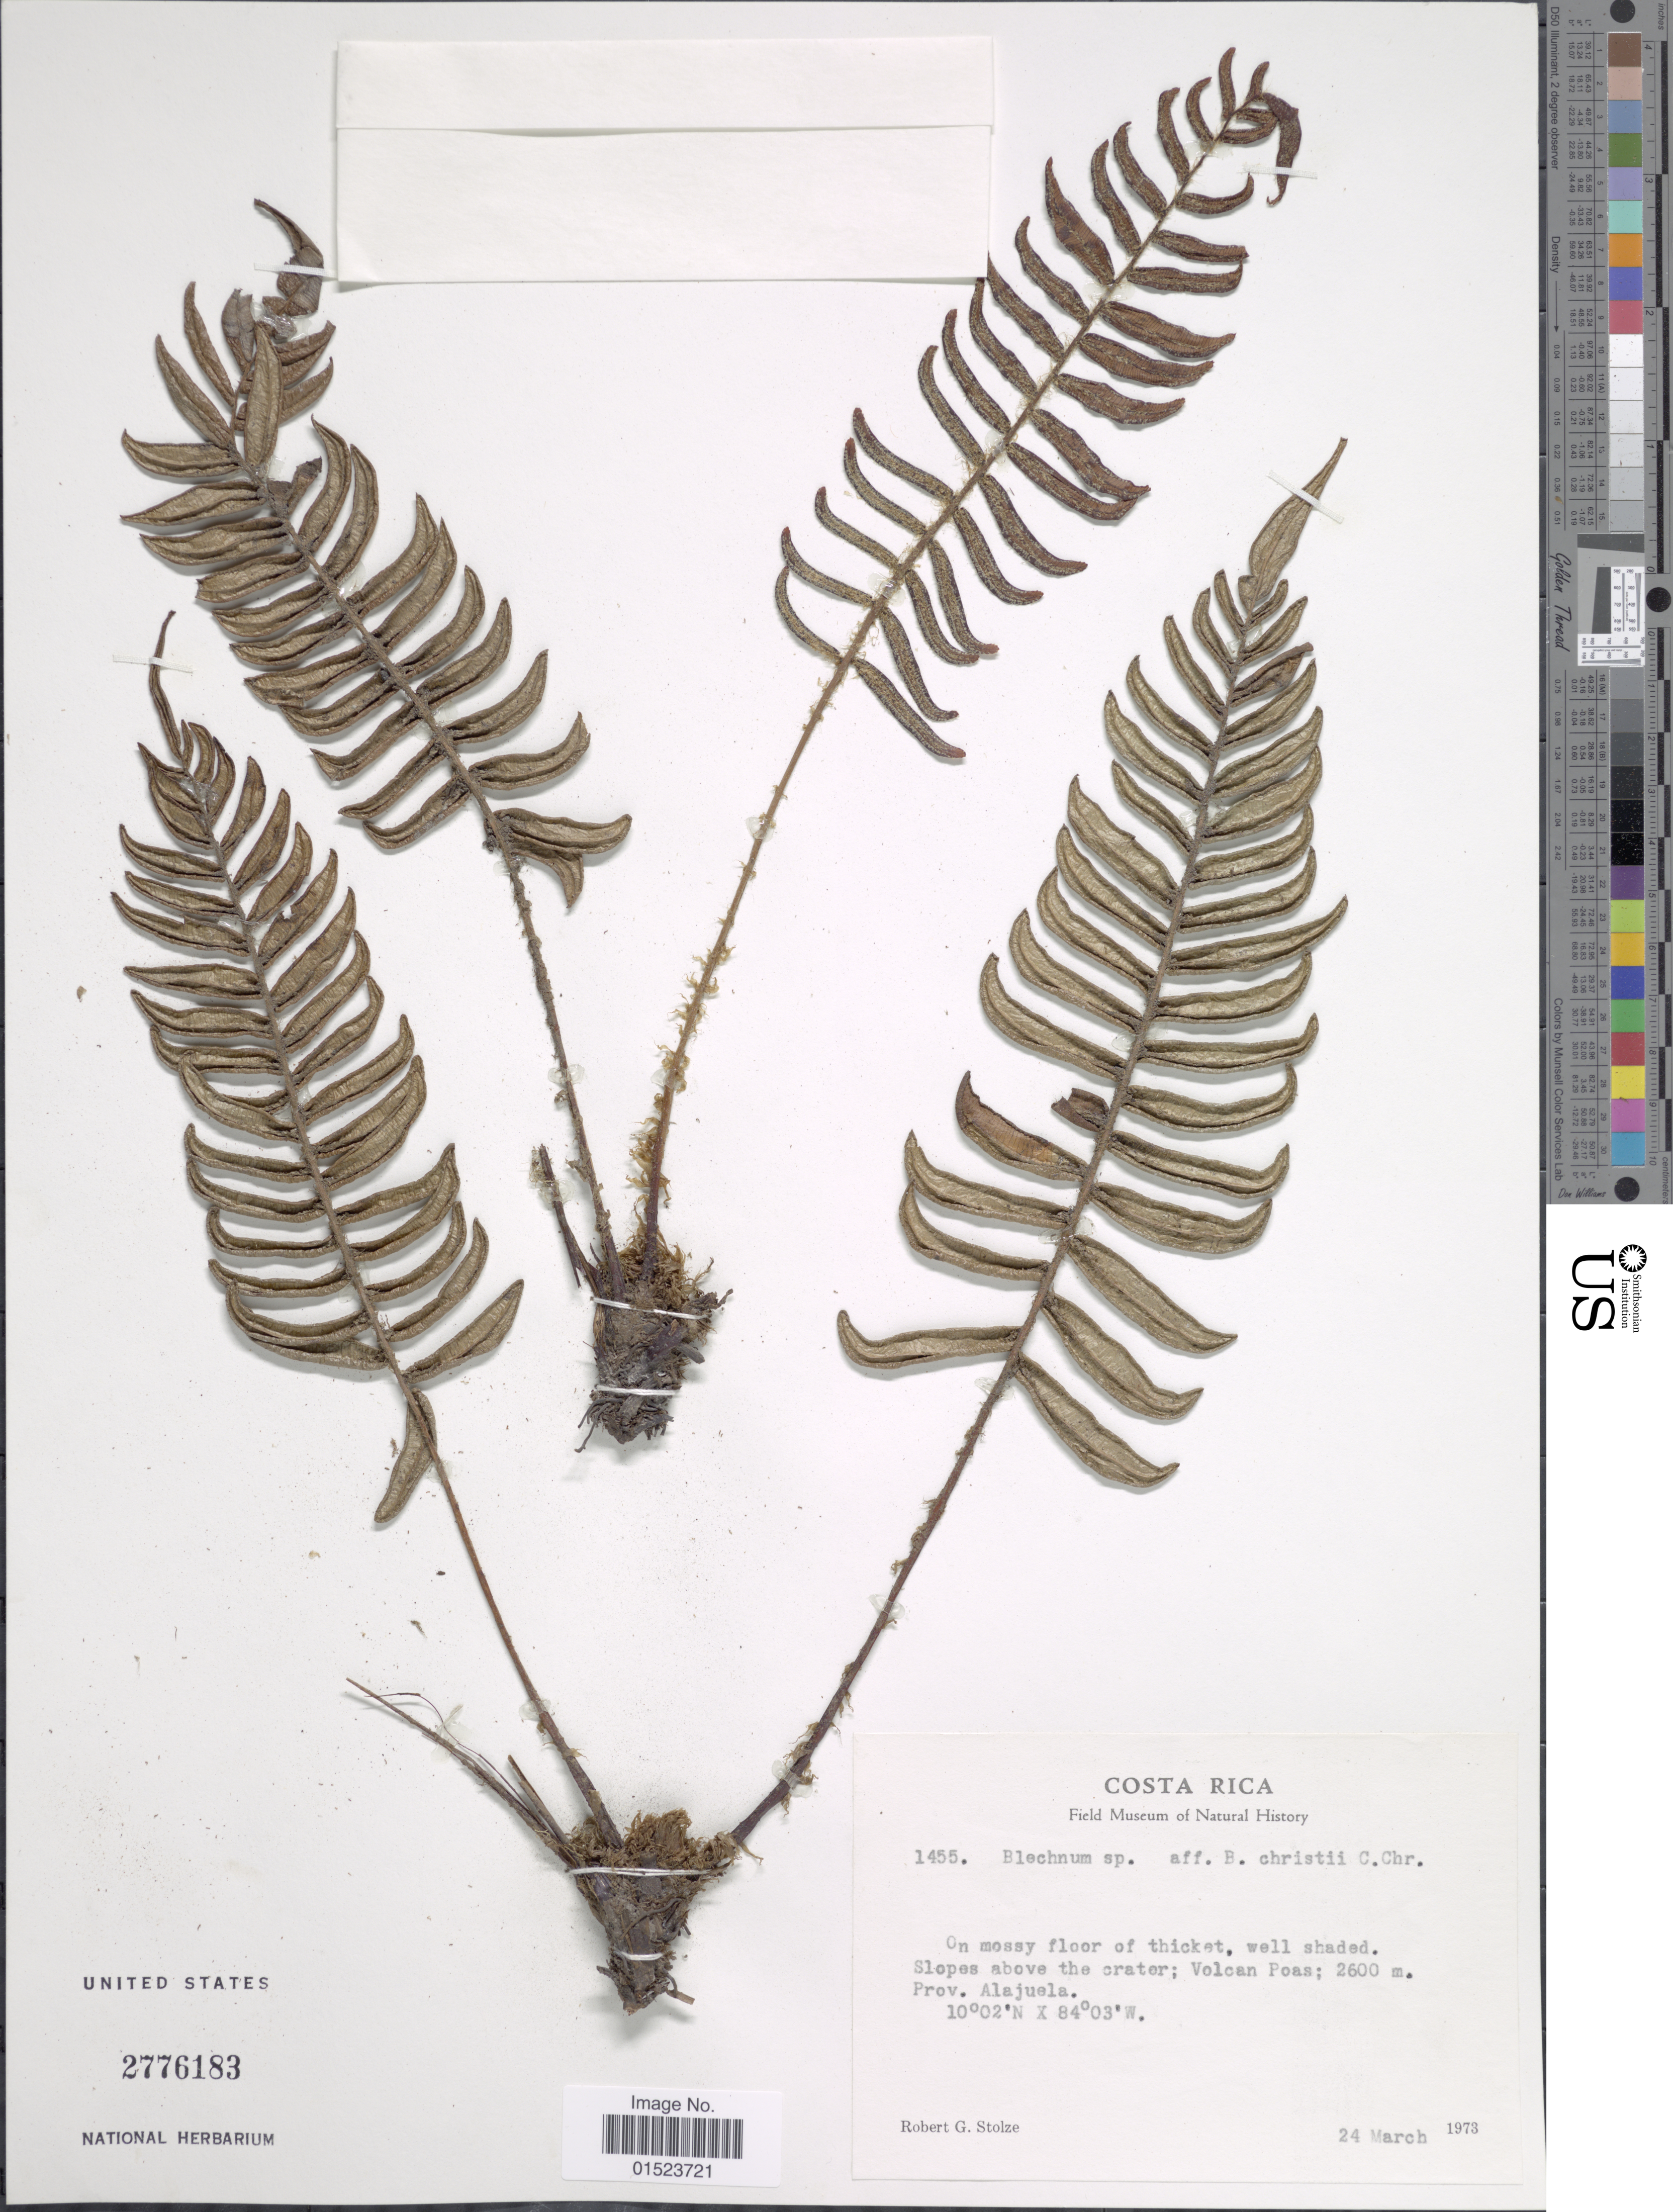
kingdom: Plantae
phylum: Tracheophyta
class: Polypodiopsida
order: Polypodiales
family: Blechnaceae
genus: Blechnum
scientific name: Blechnum christii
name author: C. Chr.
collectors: R. G. Stolze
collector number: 1455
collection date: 1973-03-24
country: Costa Rica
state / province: Alajuela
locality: Slopes above the crater; Volcan Poas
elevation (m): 2600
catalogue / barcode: US 2776183